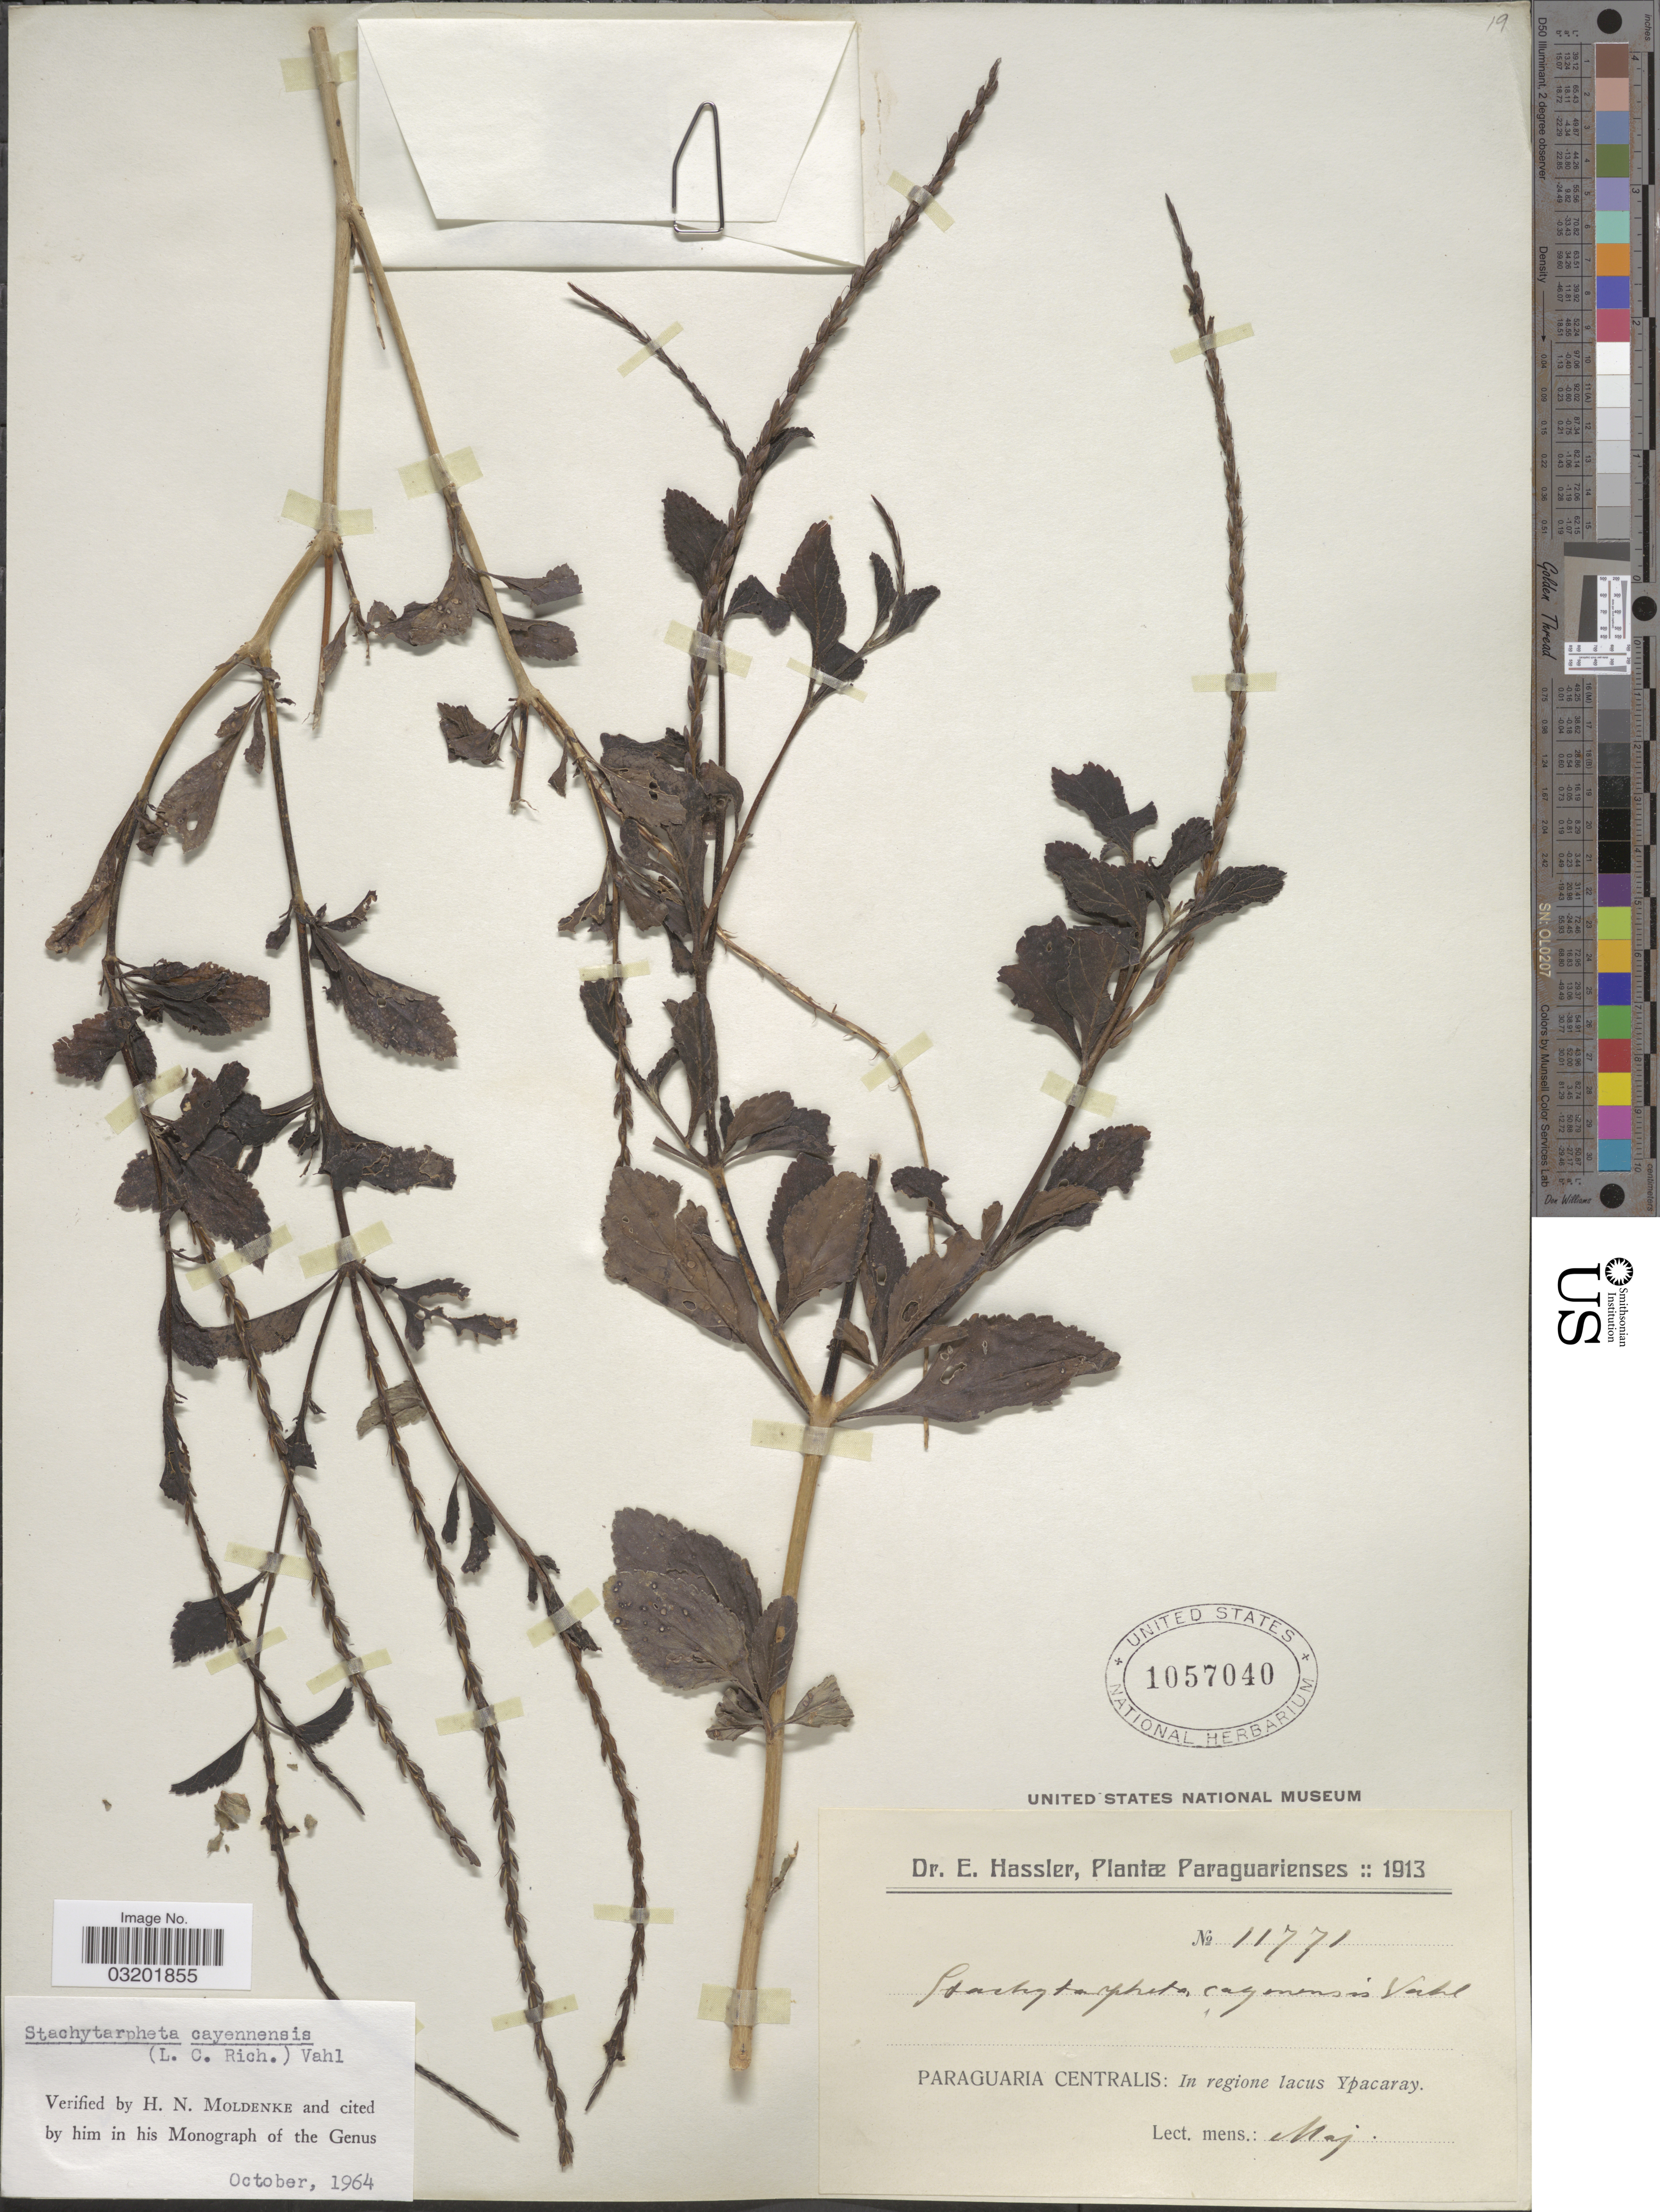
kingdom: Plantae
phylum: Tracheophyta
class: Magnoliopsida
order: Lamiales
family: Verbenaceae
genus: Stachytarpheta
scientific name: Stachytarpheta cayennensis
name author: (Rich.) Vahl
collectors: E. Hassler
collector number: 11771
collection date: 1913-05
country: Paraguay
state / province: Paraguari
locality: Paraguaria Centralis: In regione lacus Ypacaray.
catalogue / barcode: US 1057040